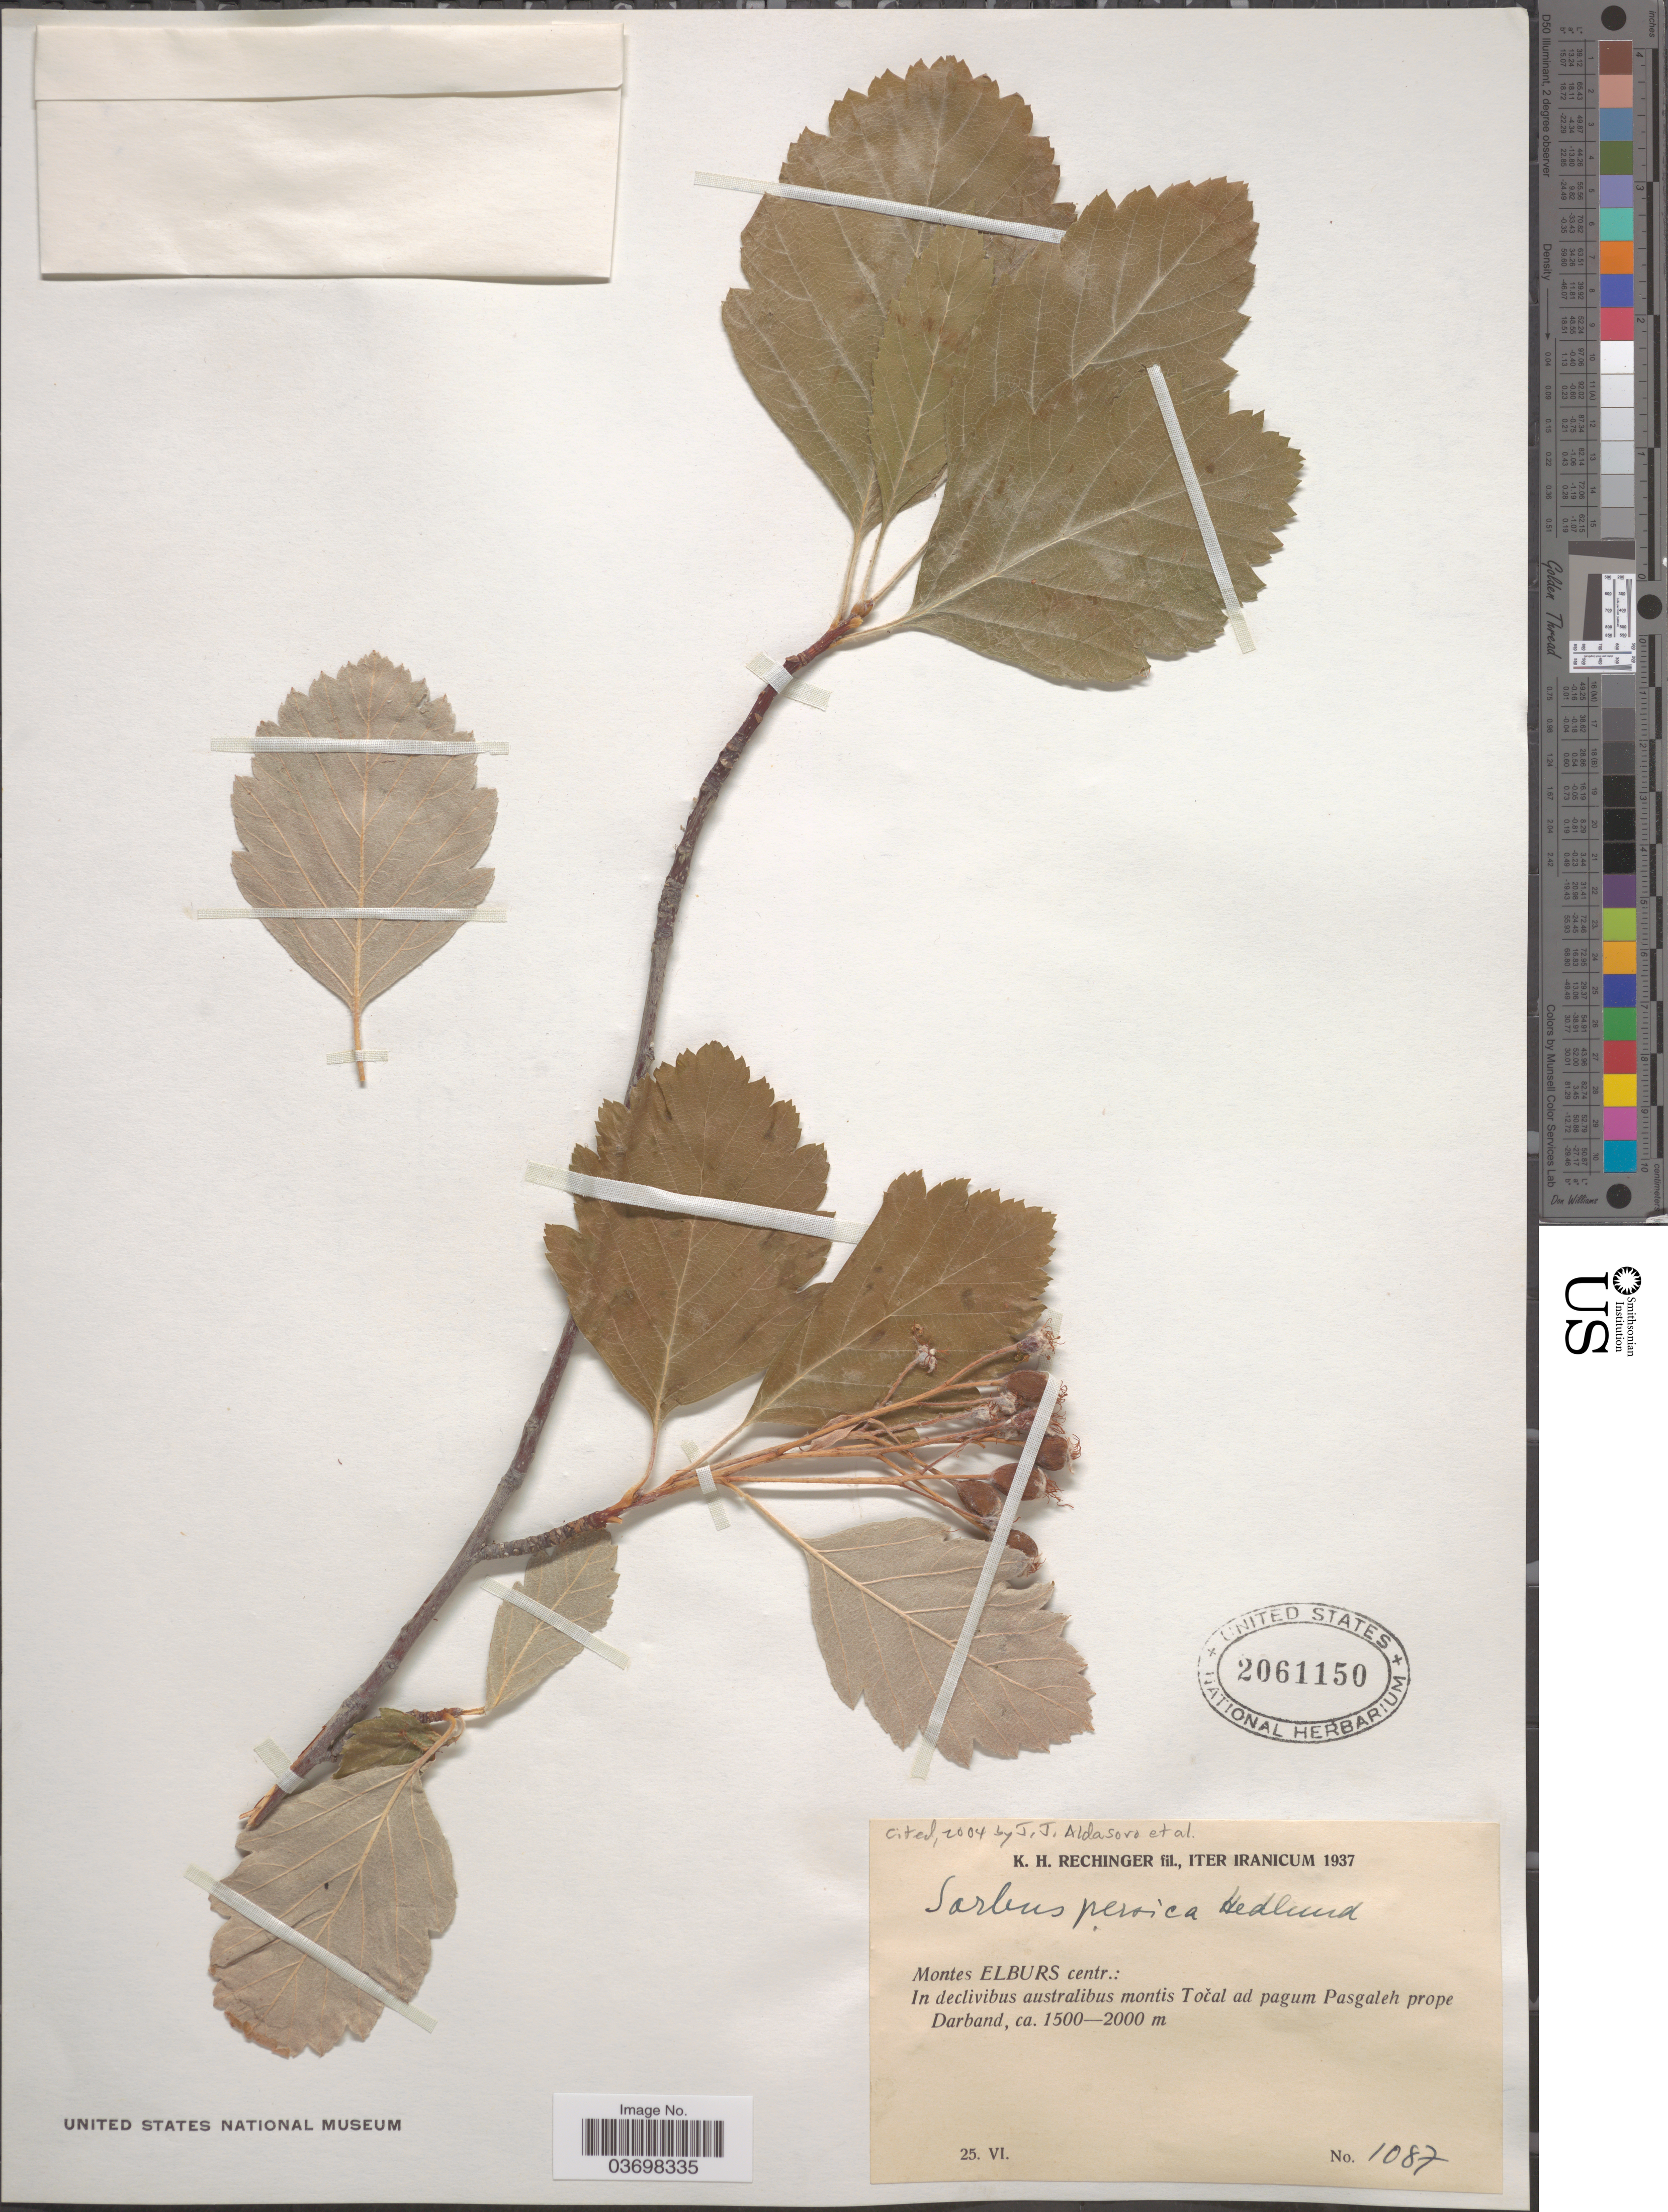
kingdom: Plantae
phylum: Tracheophyta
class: Magnoliopsida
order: Rosales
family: Rosaceae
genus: Sorbus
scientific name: Sorbus persica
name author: Hedl.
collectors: K. H. Rechinger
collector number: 1087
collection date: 1937-06-25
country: Iran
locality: Iter Iranicum. Montes Elburs centr.: In declivibus australibus montis Točal ad pagum Pasgaleh prope Darband.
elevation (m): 1500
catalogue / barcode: US 2061150